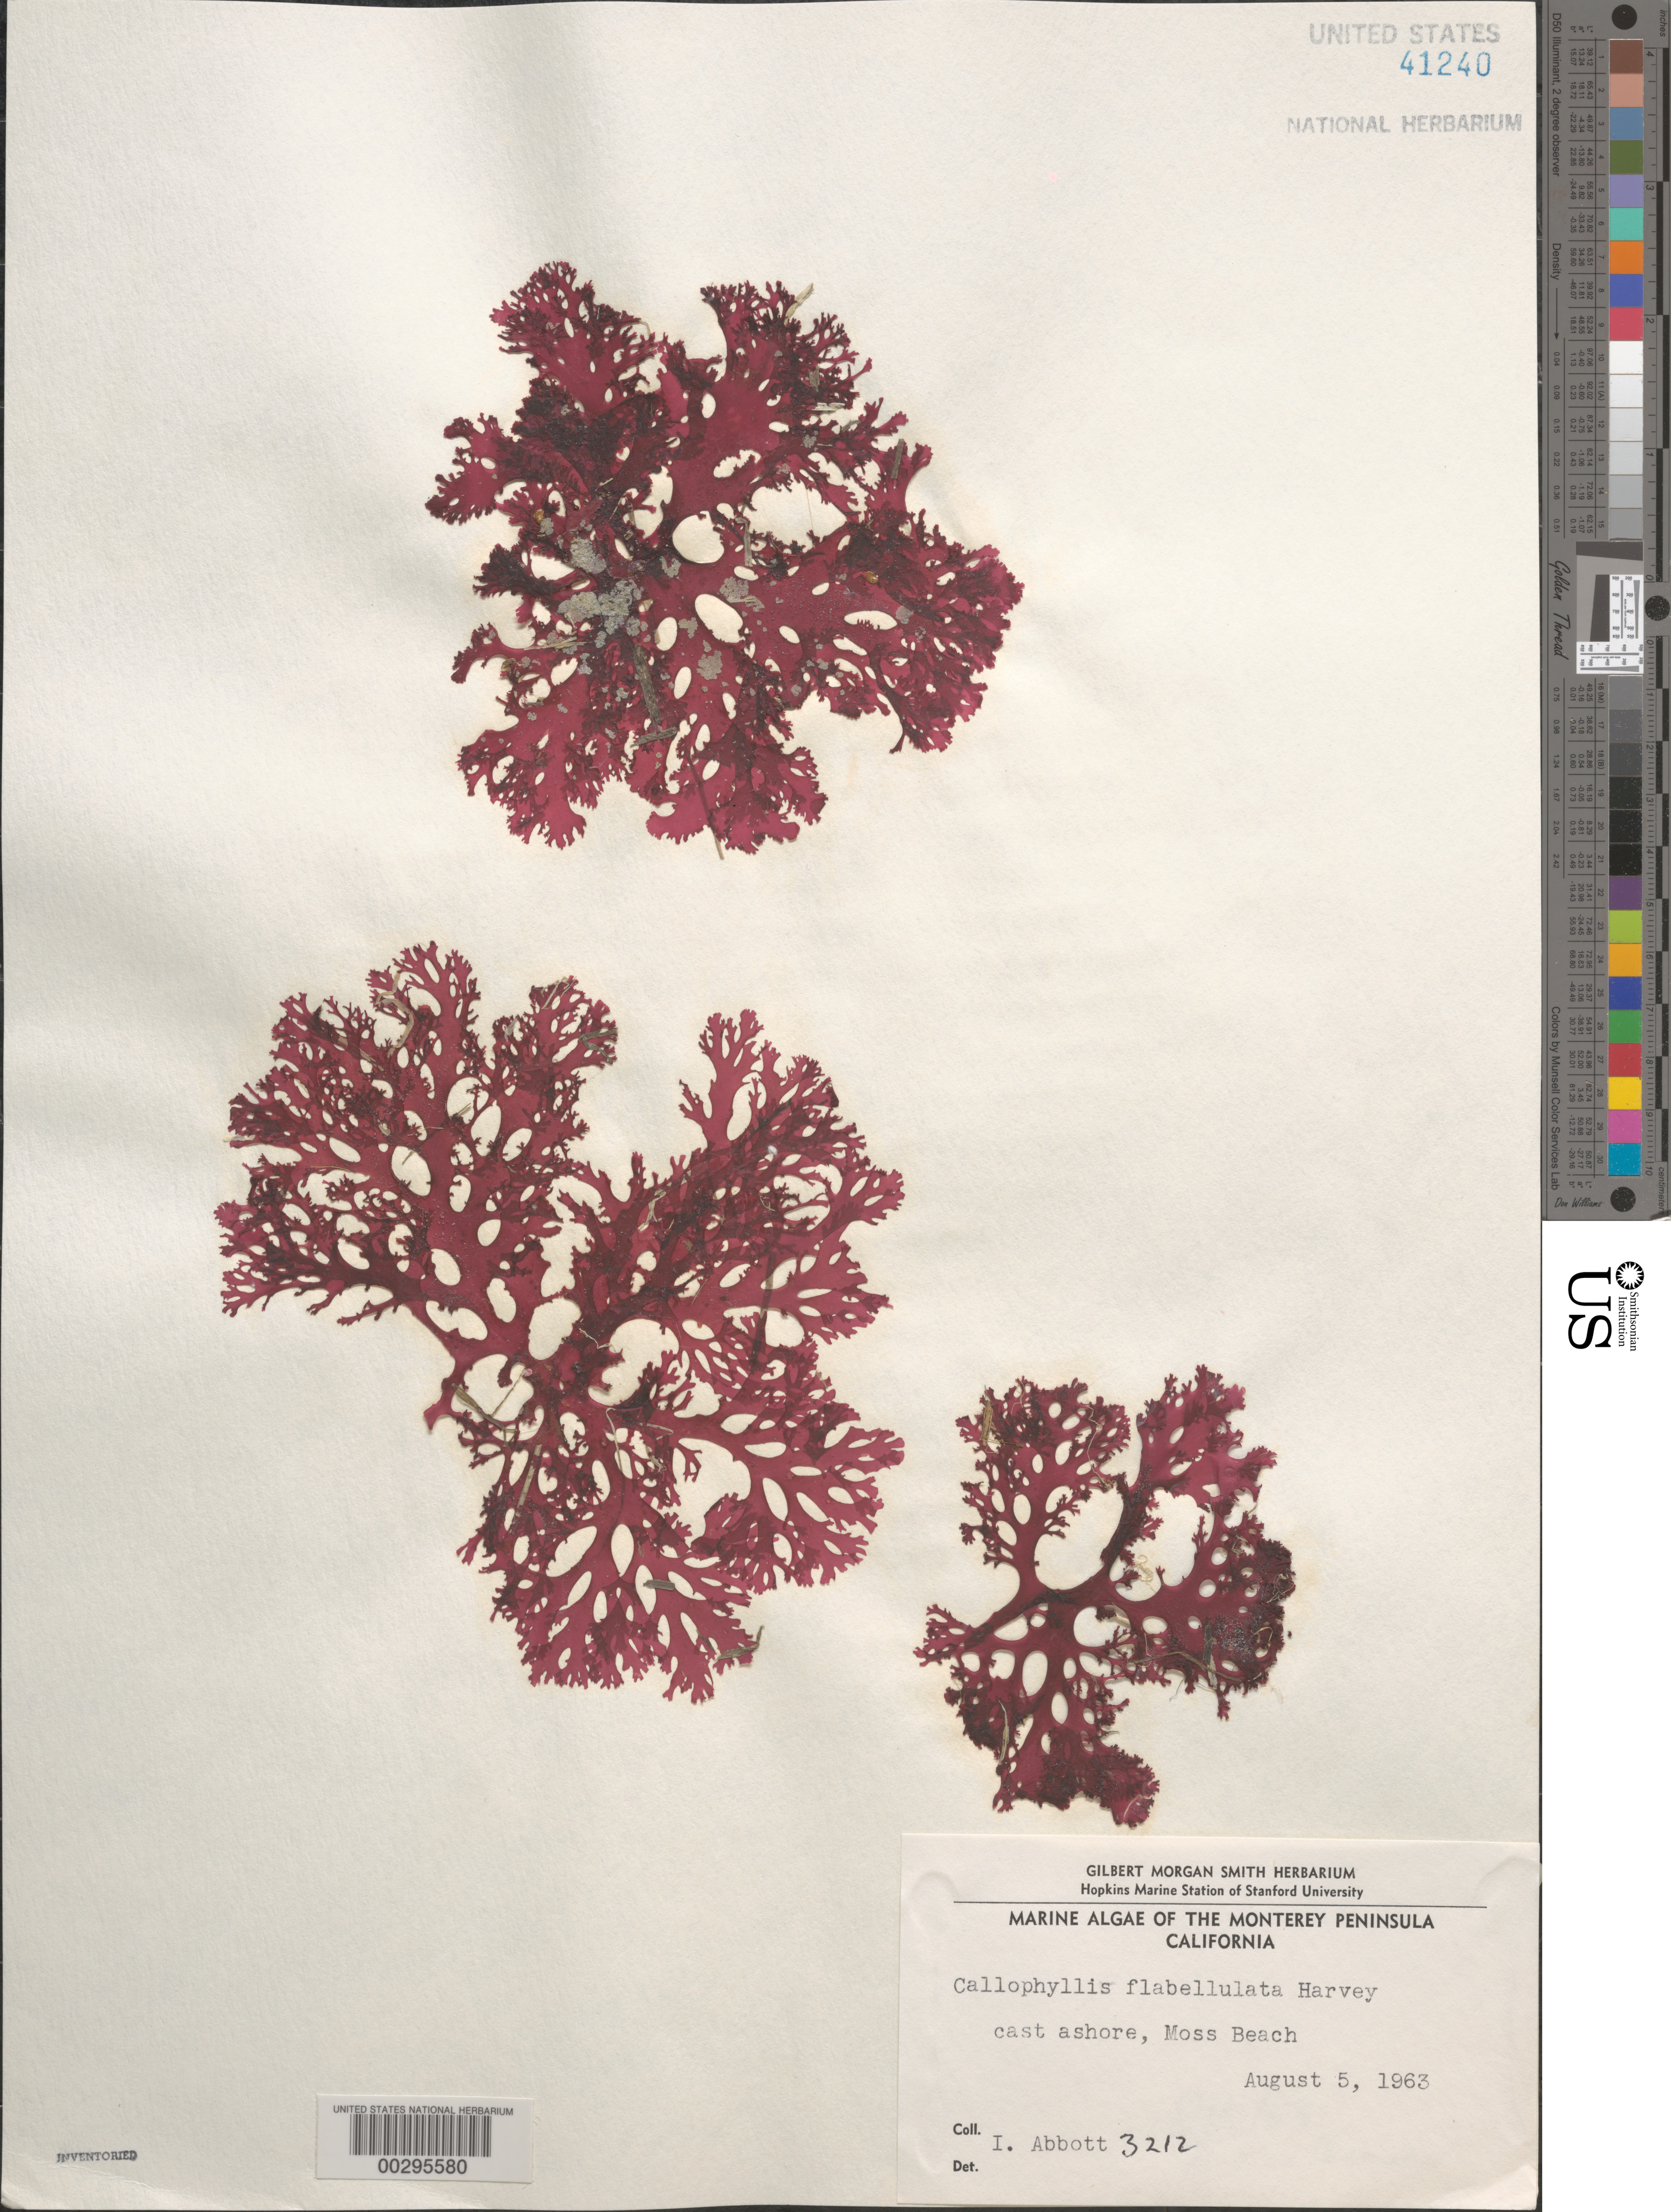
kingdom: Plantae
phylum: Rhodophyta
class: Florideophyceae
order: Gigartinales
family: Kallymeniaceae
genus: Callophyllis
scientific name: Callophyllis flabellulata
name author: Harv.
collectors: I. A. Abbott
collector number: IAA 3212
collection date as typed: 05 Aug 1963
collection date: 1963-08-05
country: United States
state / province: California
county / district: Monterey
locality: Moss Beach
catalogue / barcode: US 41240